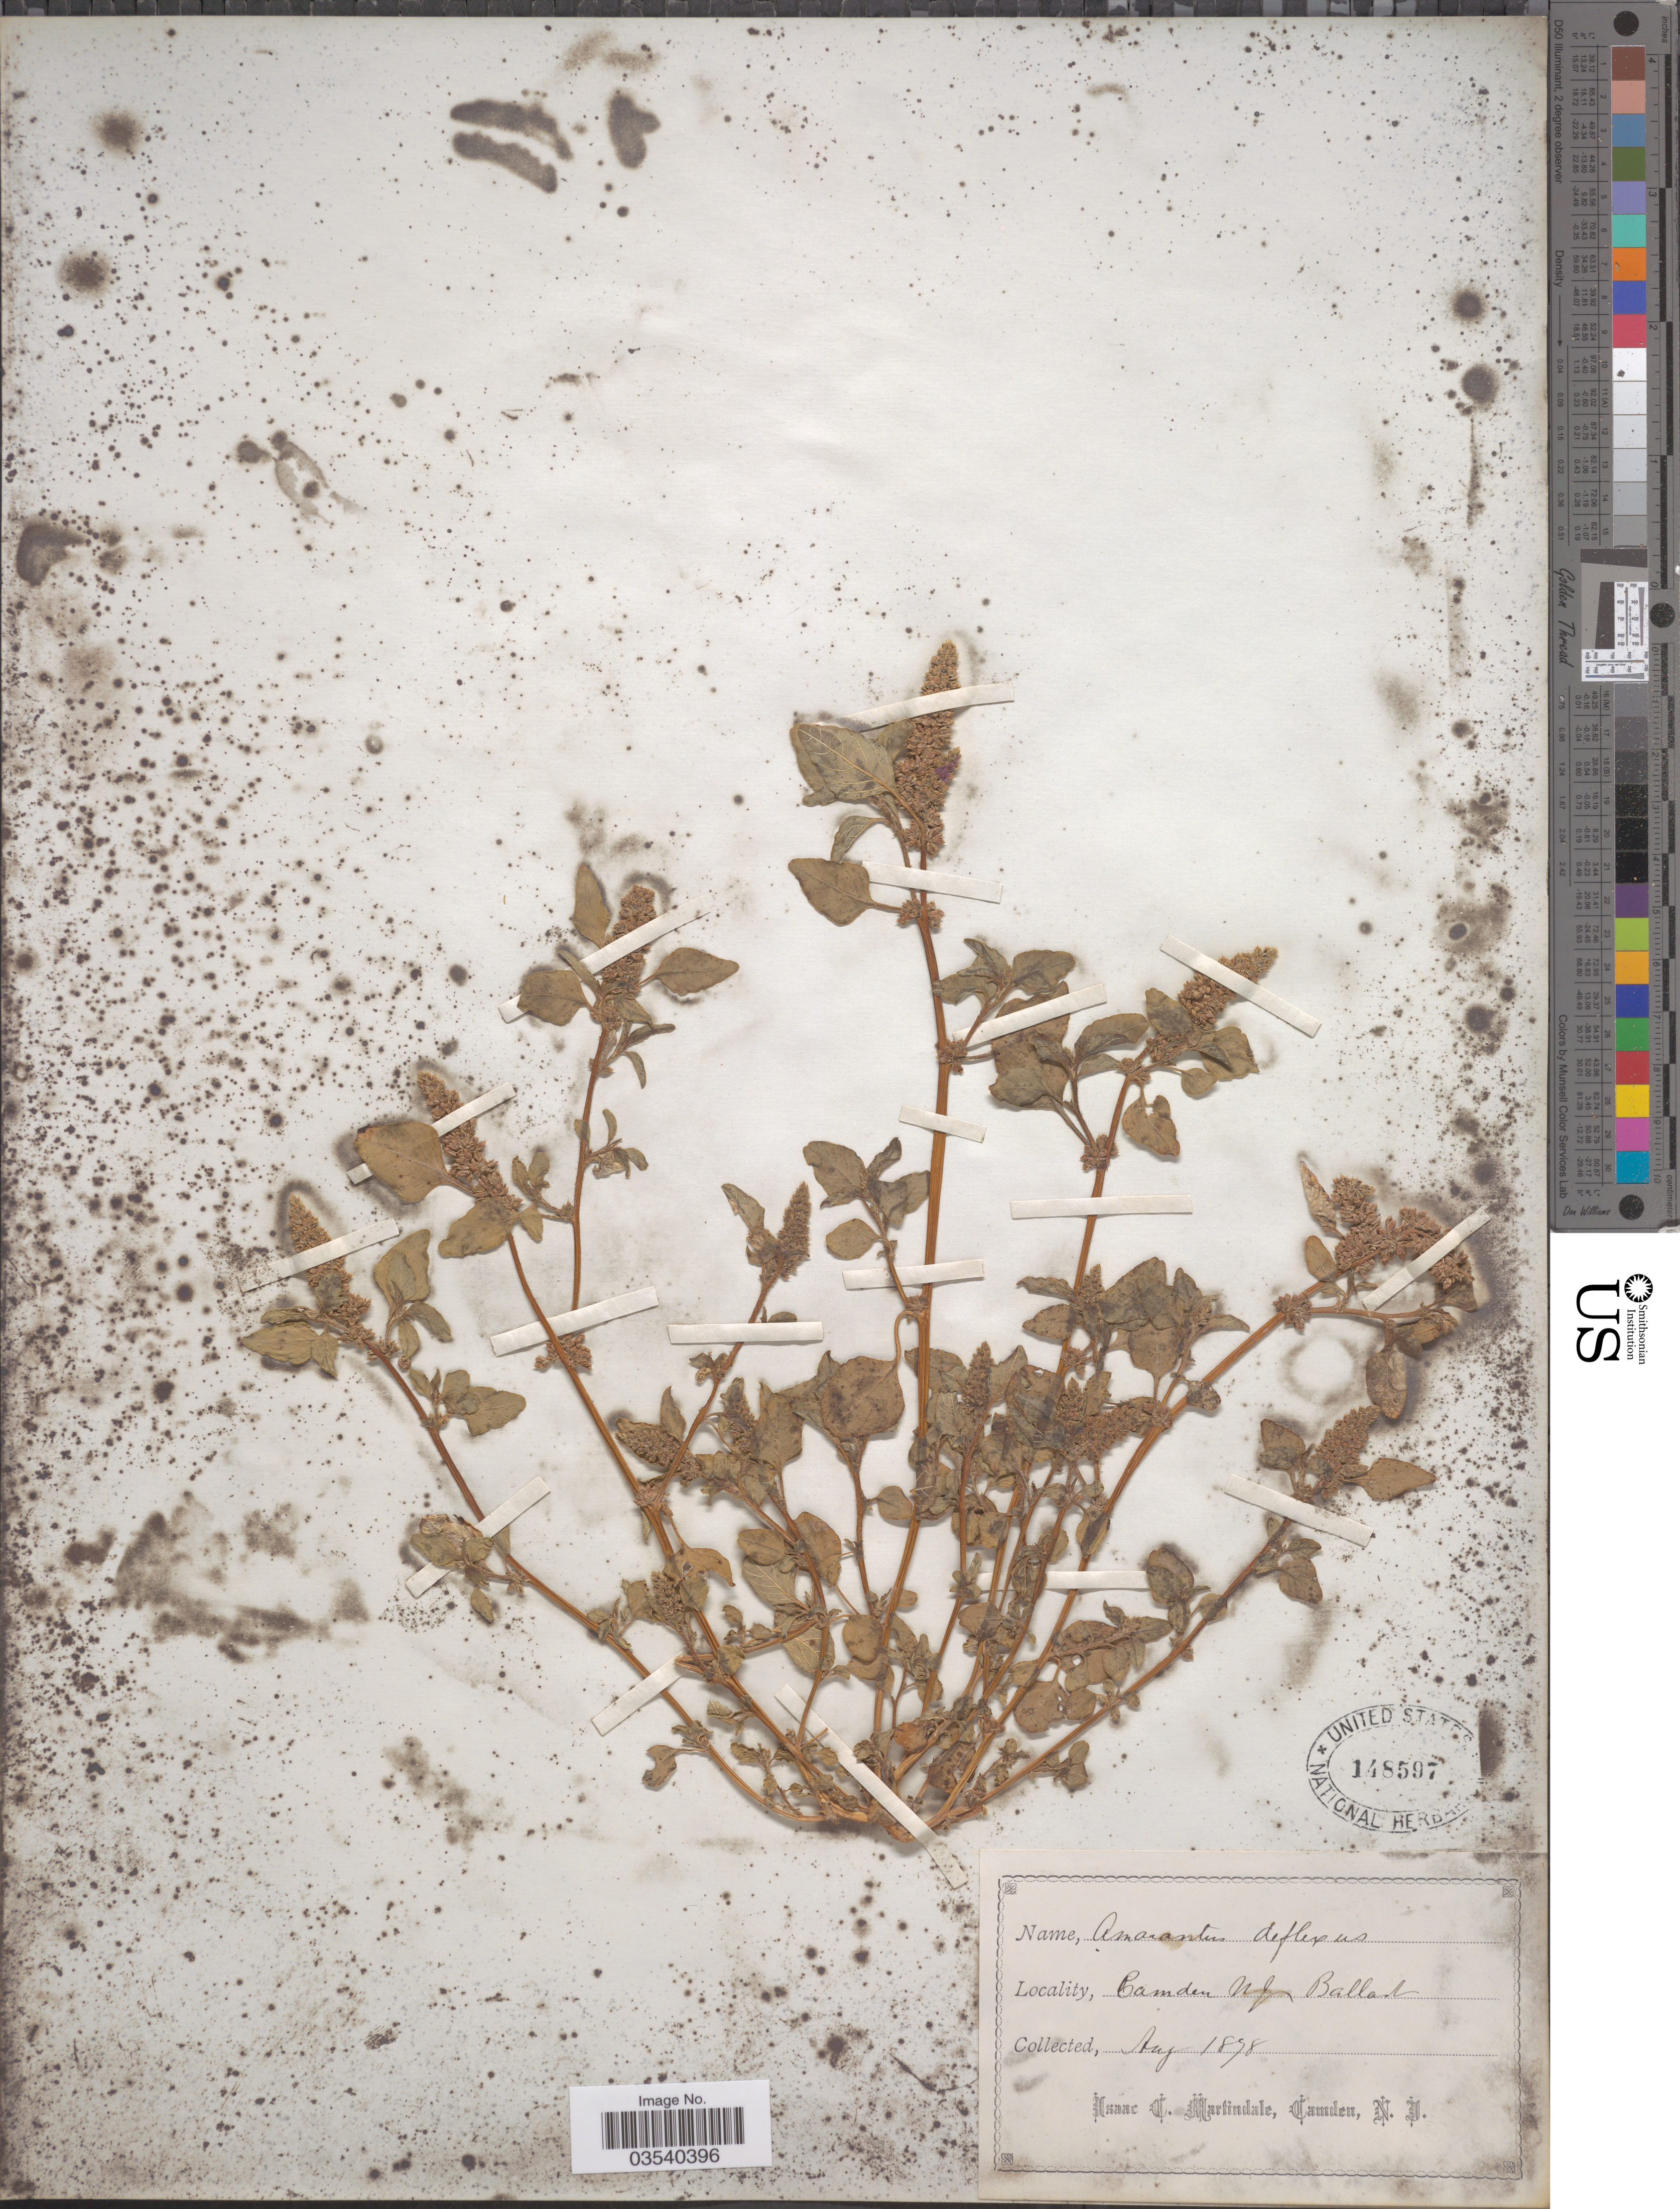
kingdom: Plantae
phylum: Tracheophyta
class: Magnoliopsida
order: Caryophyllales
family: Amaranthaceae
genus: Amaranthus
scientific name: Amaranthus deflexus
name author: L.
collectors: I. C. Martindale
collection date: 1878-08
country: United States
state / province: New Jersey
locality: Camden, Ballast.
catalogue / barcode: US 148597